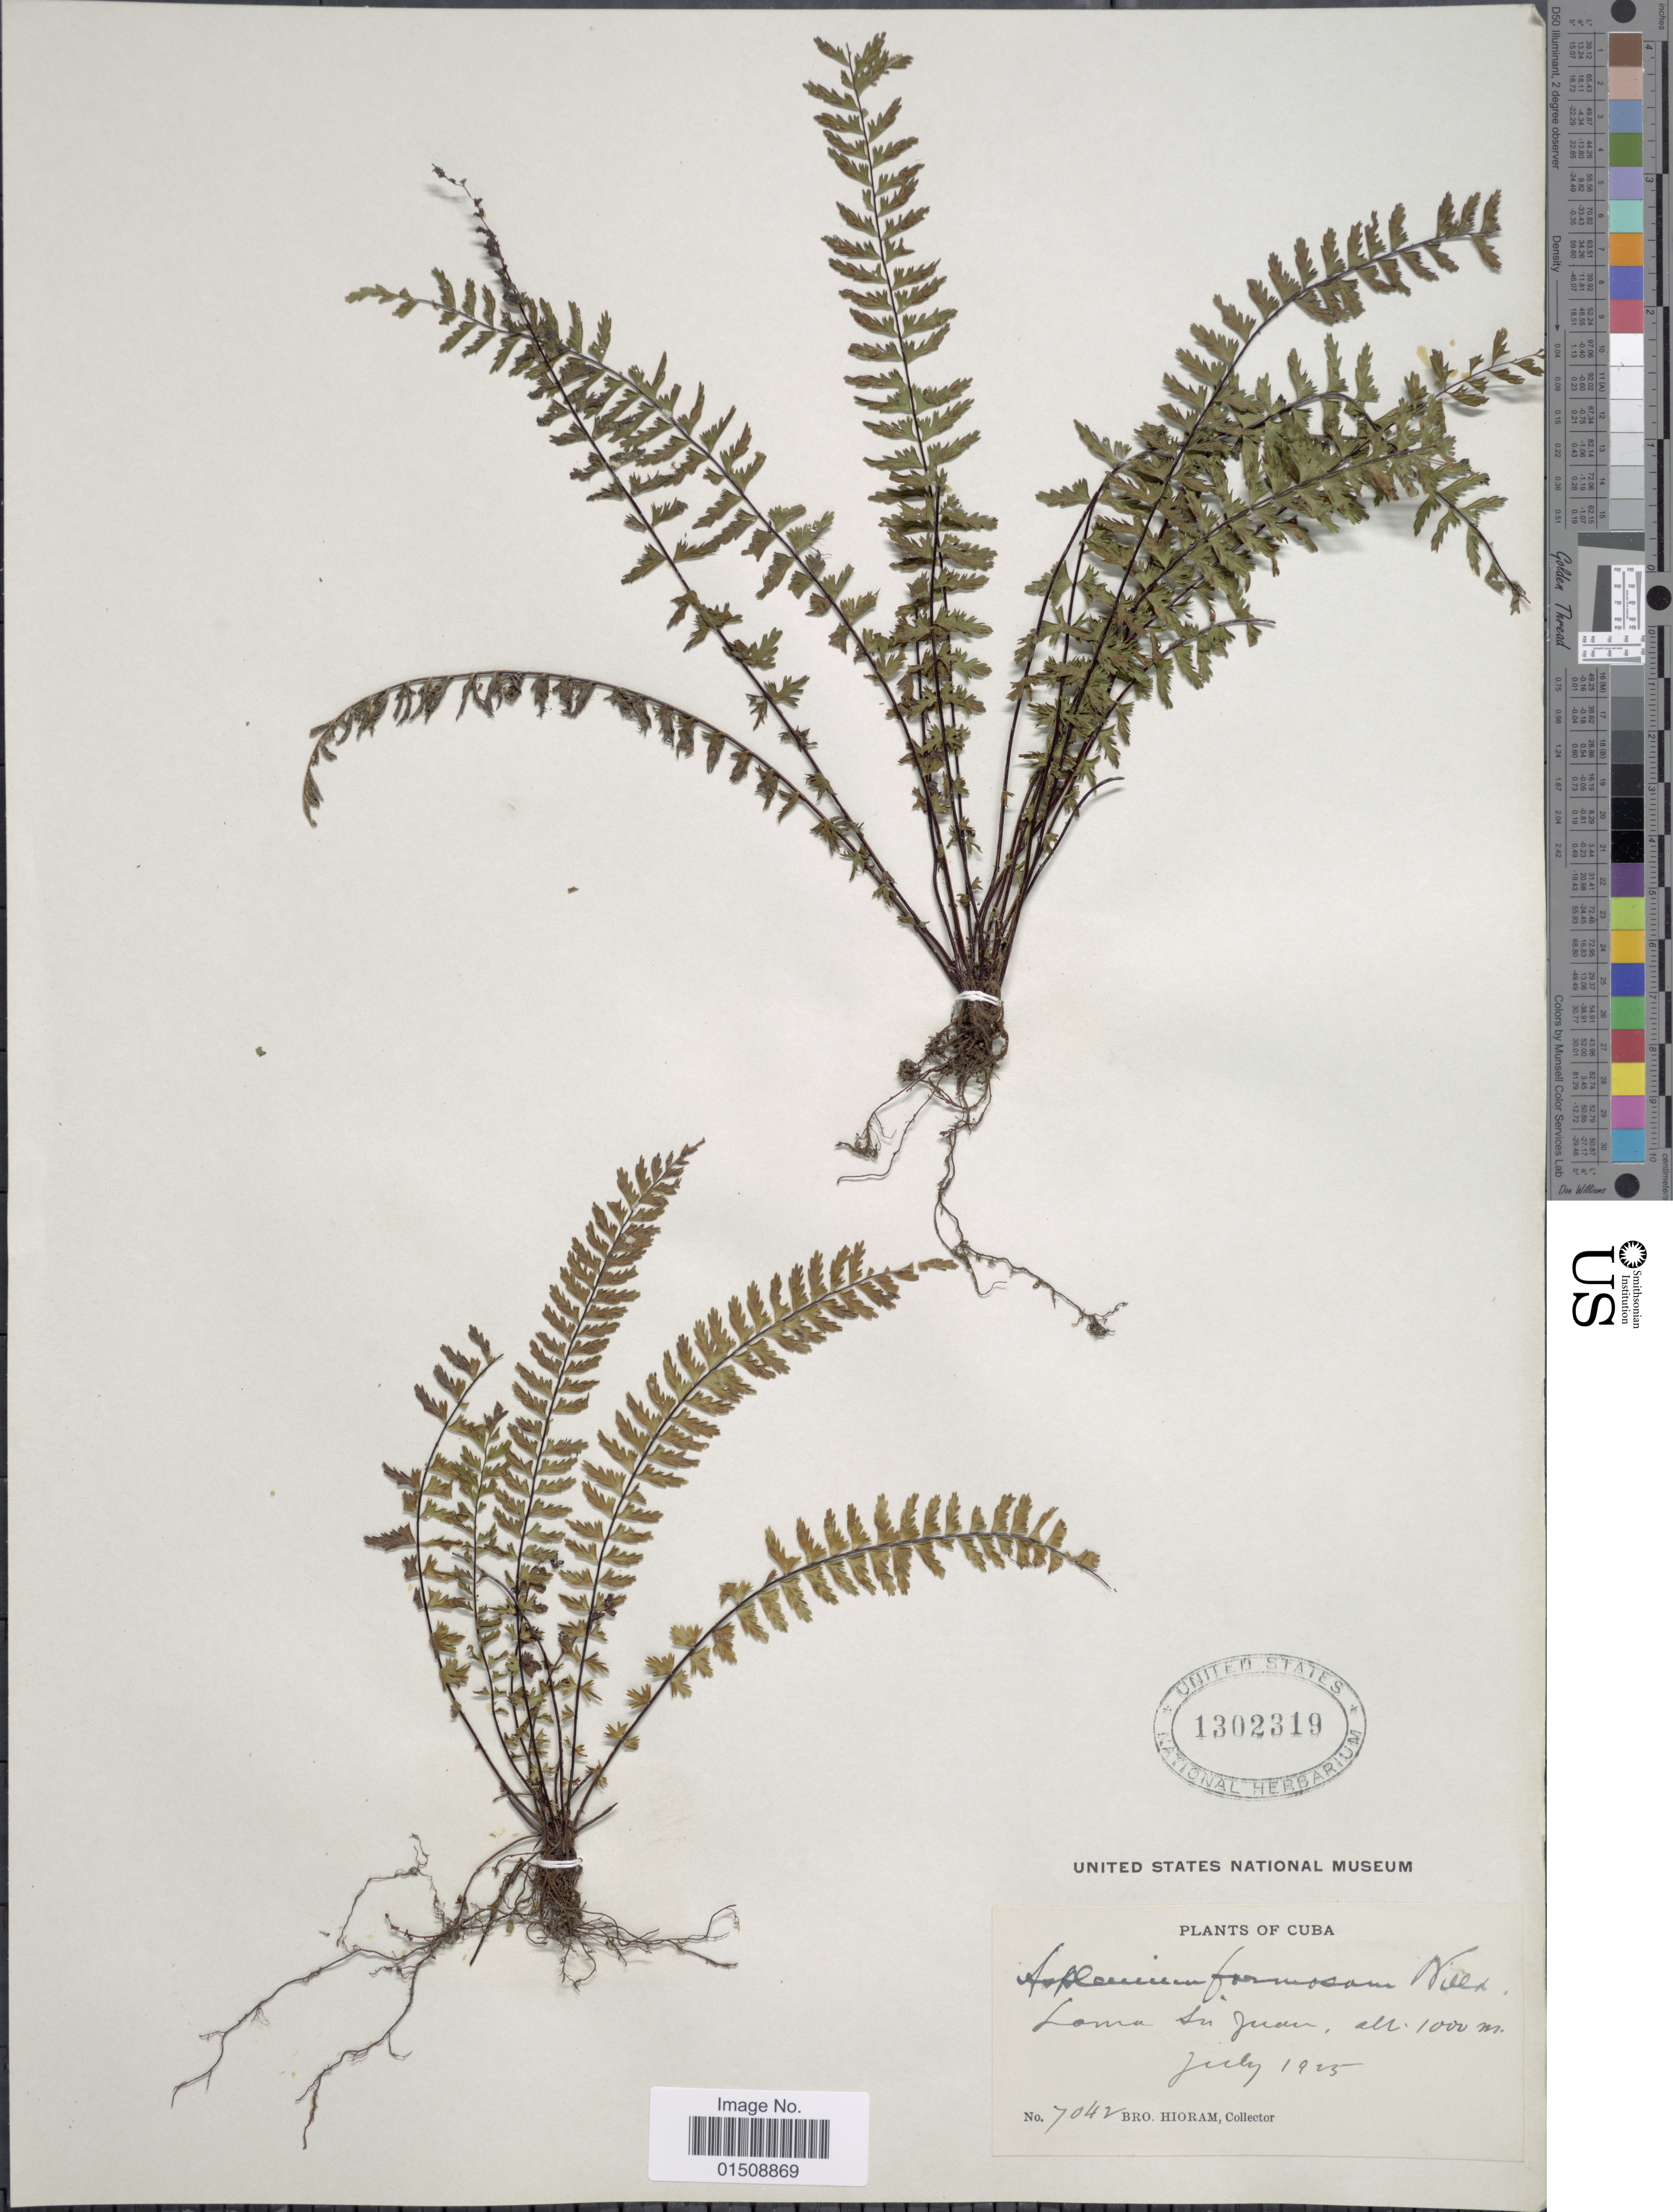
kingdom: Plantae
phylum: Tracheophyta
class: Polypodiopsida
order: Polypodiales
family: Aspleniaceae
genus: Asplenium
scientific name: Asplenium formosum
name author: Willd.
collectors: Bro. Hioram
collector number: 7042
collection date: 1925-07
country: Cuba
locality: Loma San Juan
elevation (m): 1000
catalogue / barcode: US 1302319